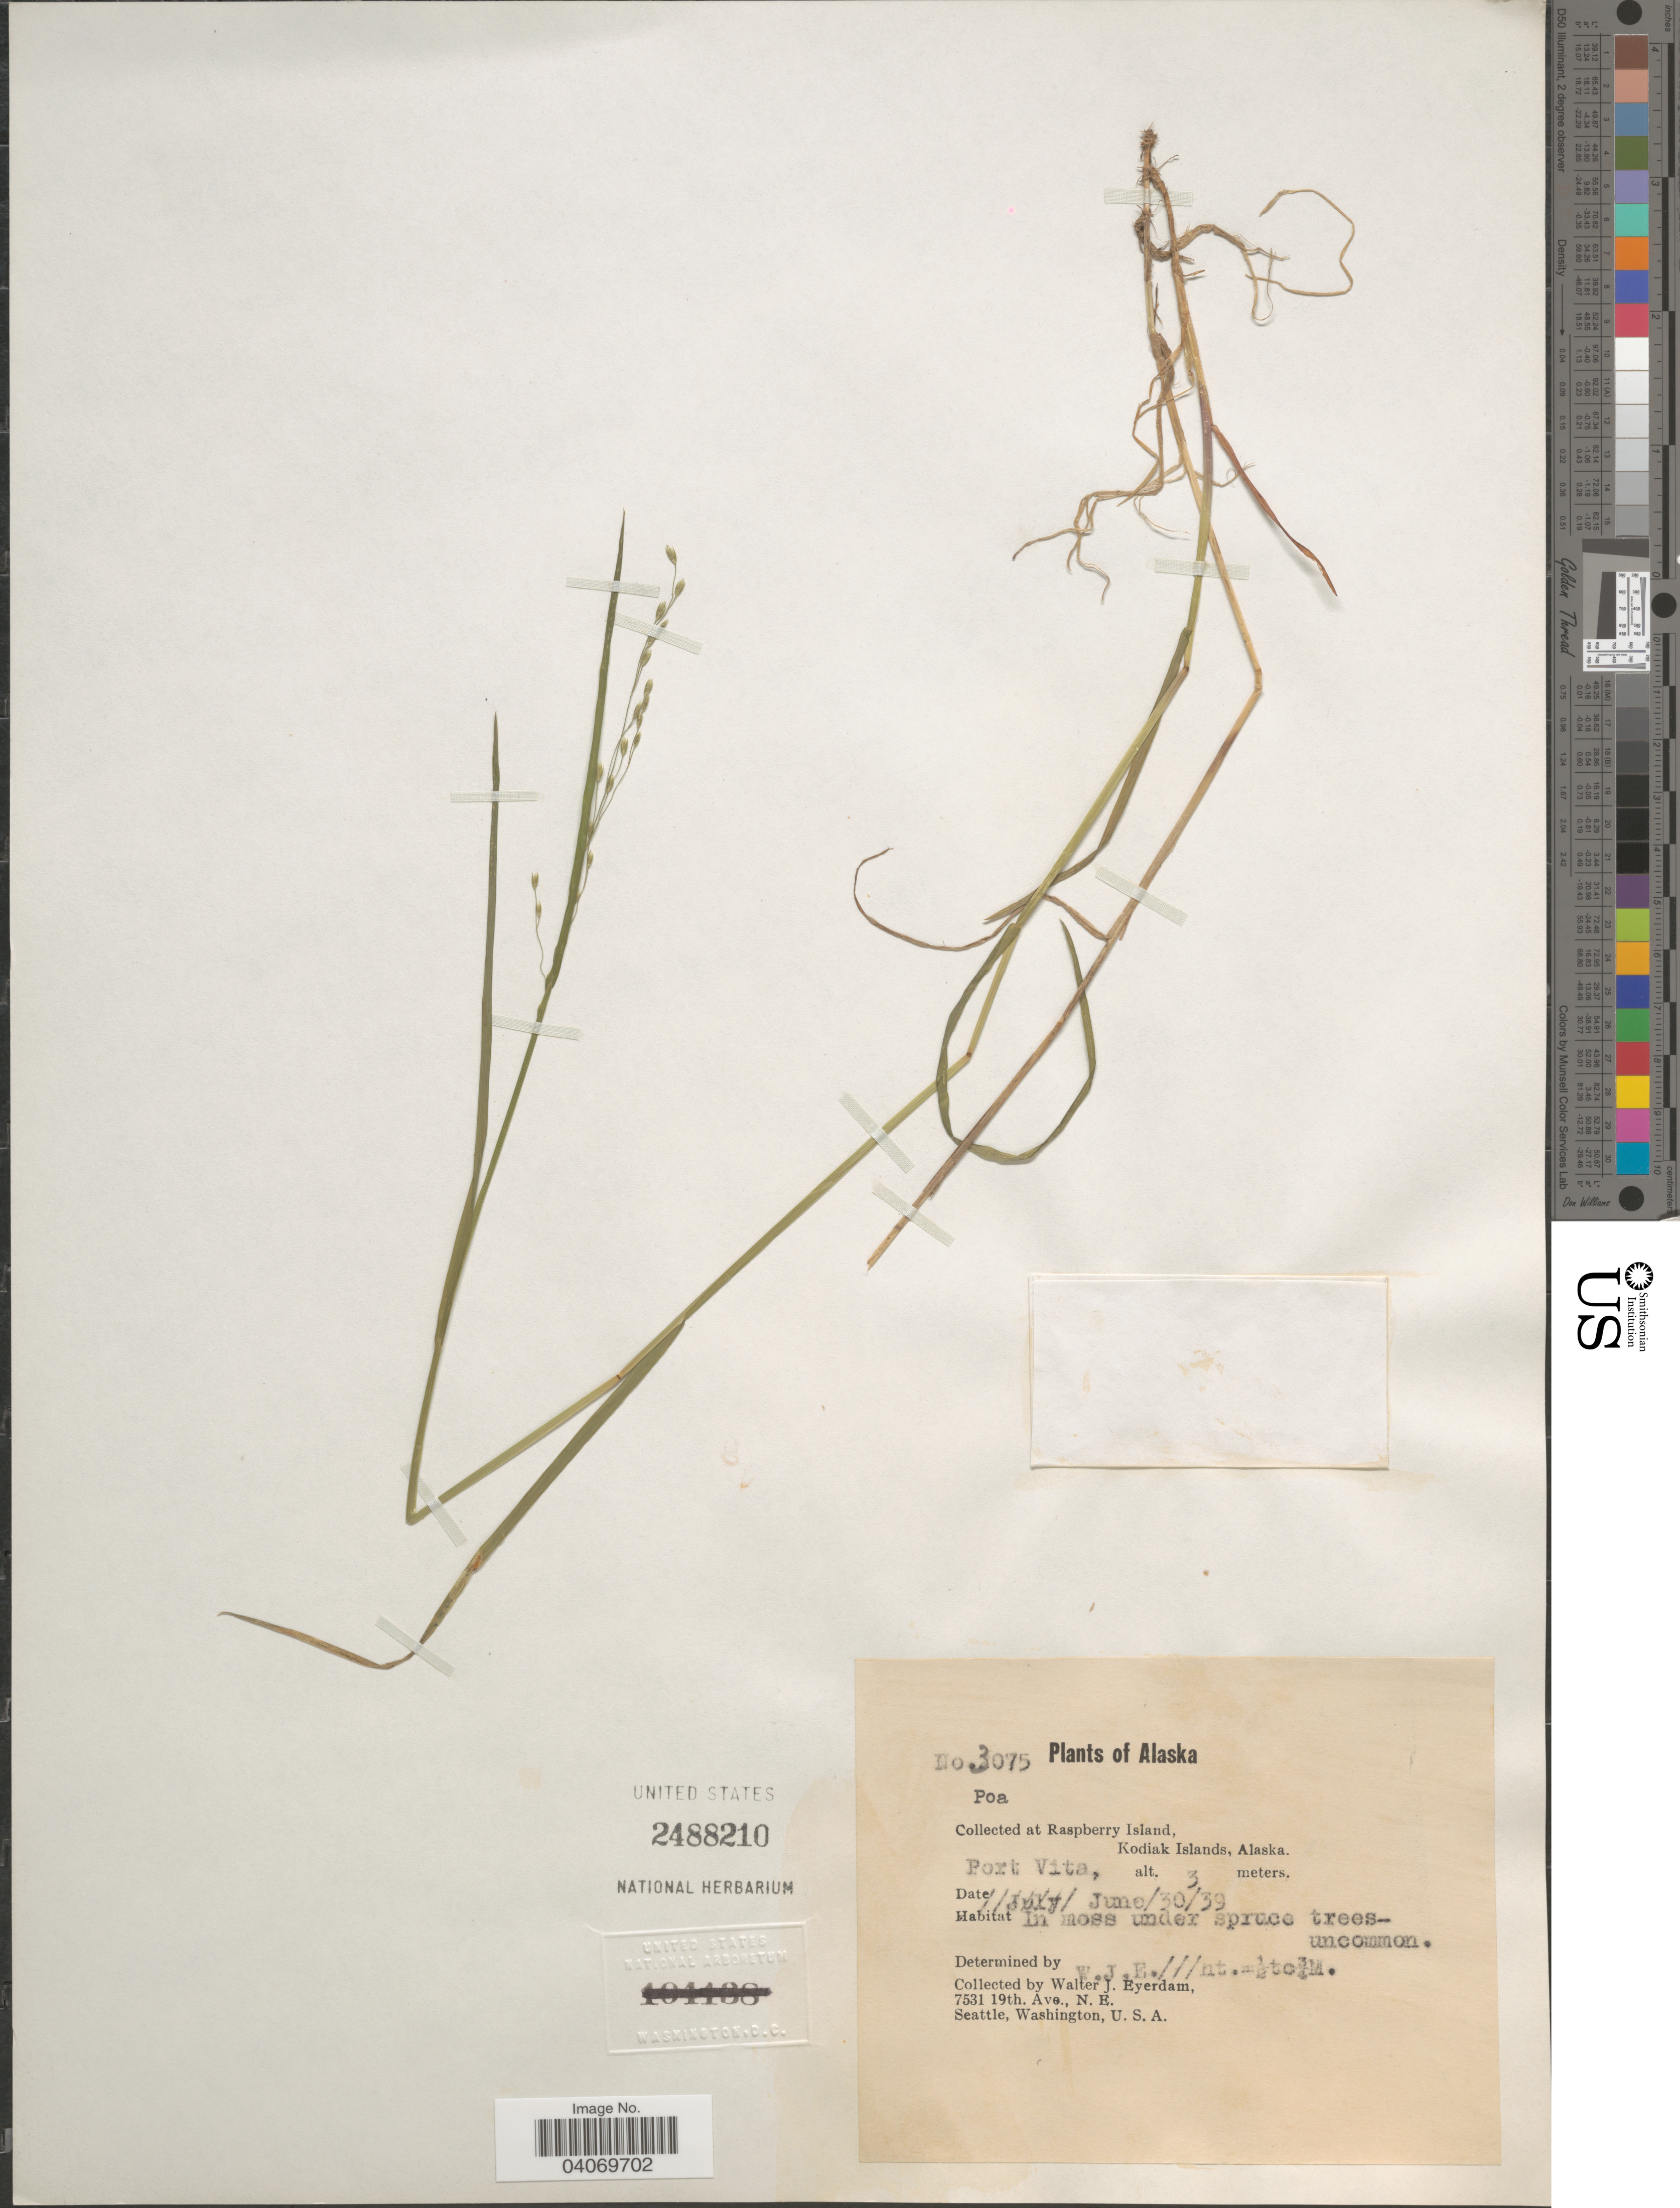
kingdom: Plantae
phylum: Tracheophyta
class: Liliopsida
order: Poales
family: Poaceae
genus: Poa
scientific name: Poa sp.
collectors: W. J. Eyerdam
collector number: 3075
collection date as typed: Transcribed d/m/y: 30/6/39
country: United States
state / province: Alaska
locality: At Raspberry Island, Kodiak Islands. Port Vita.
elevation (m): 3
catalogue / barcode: US 2488210